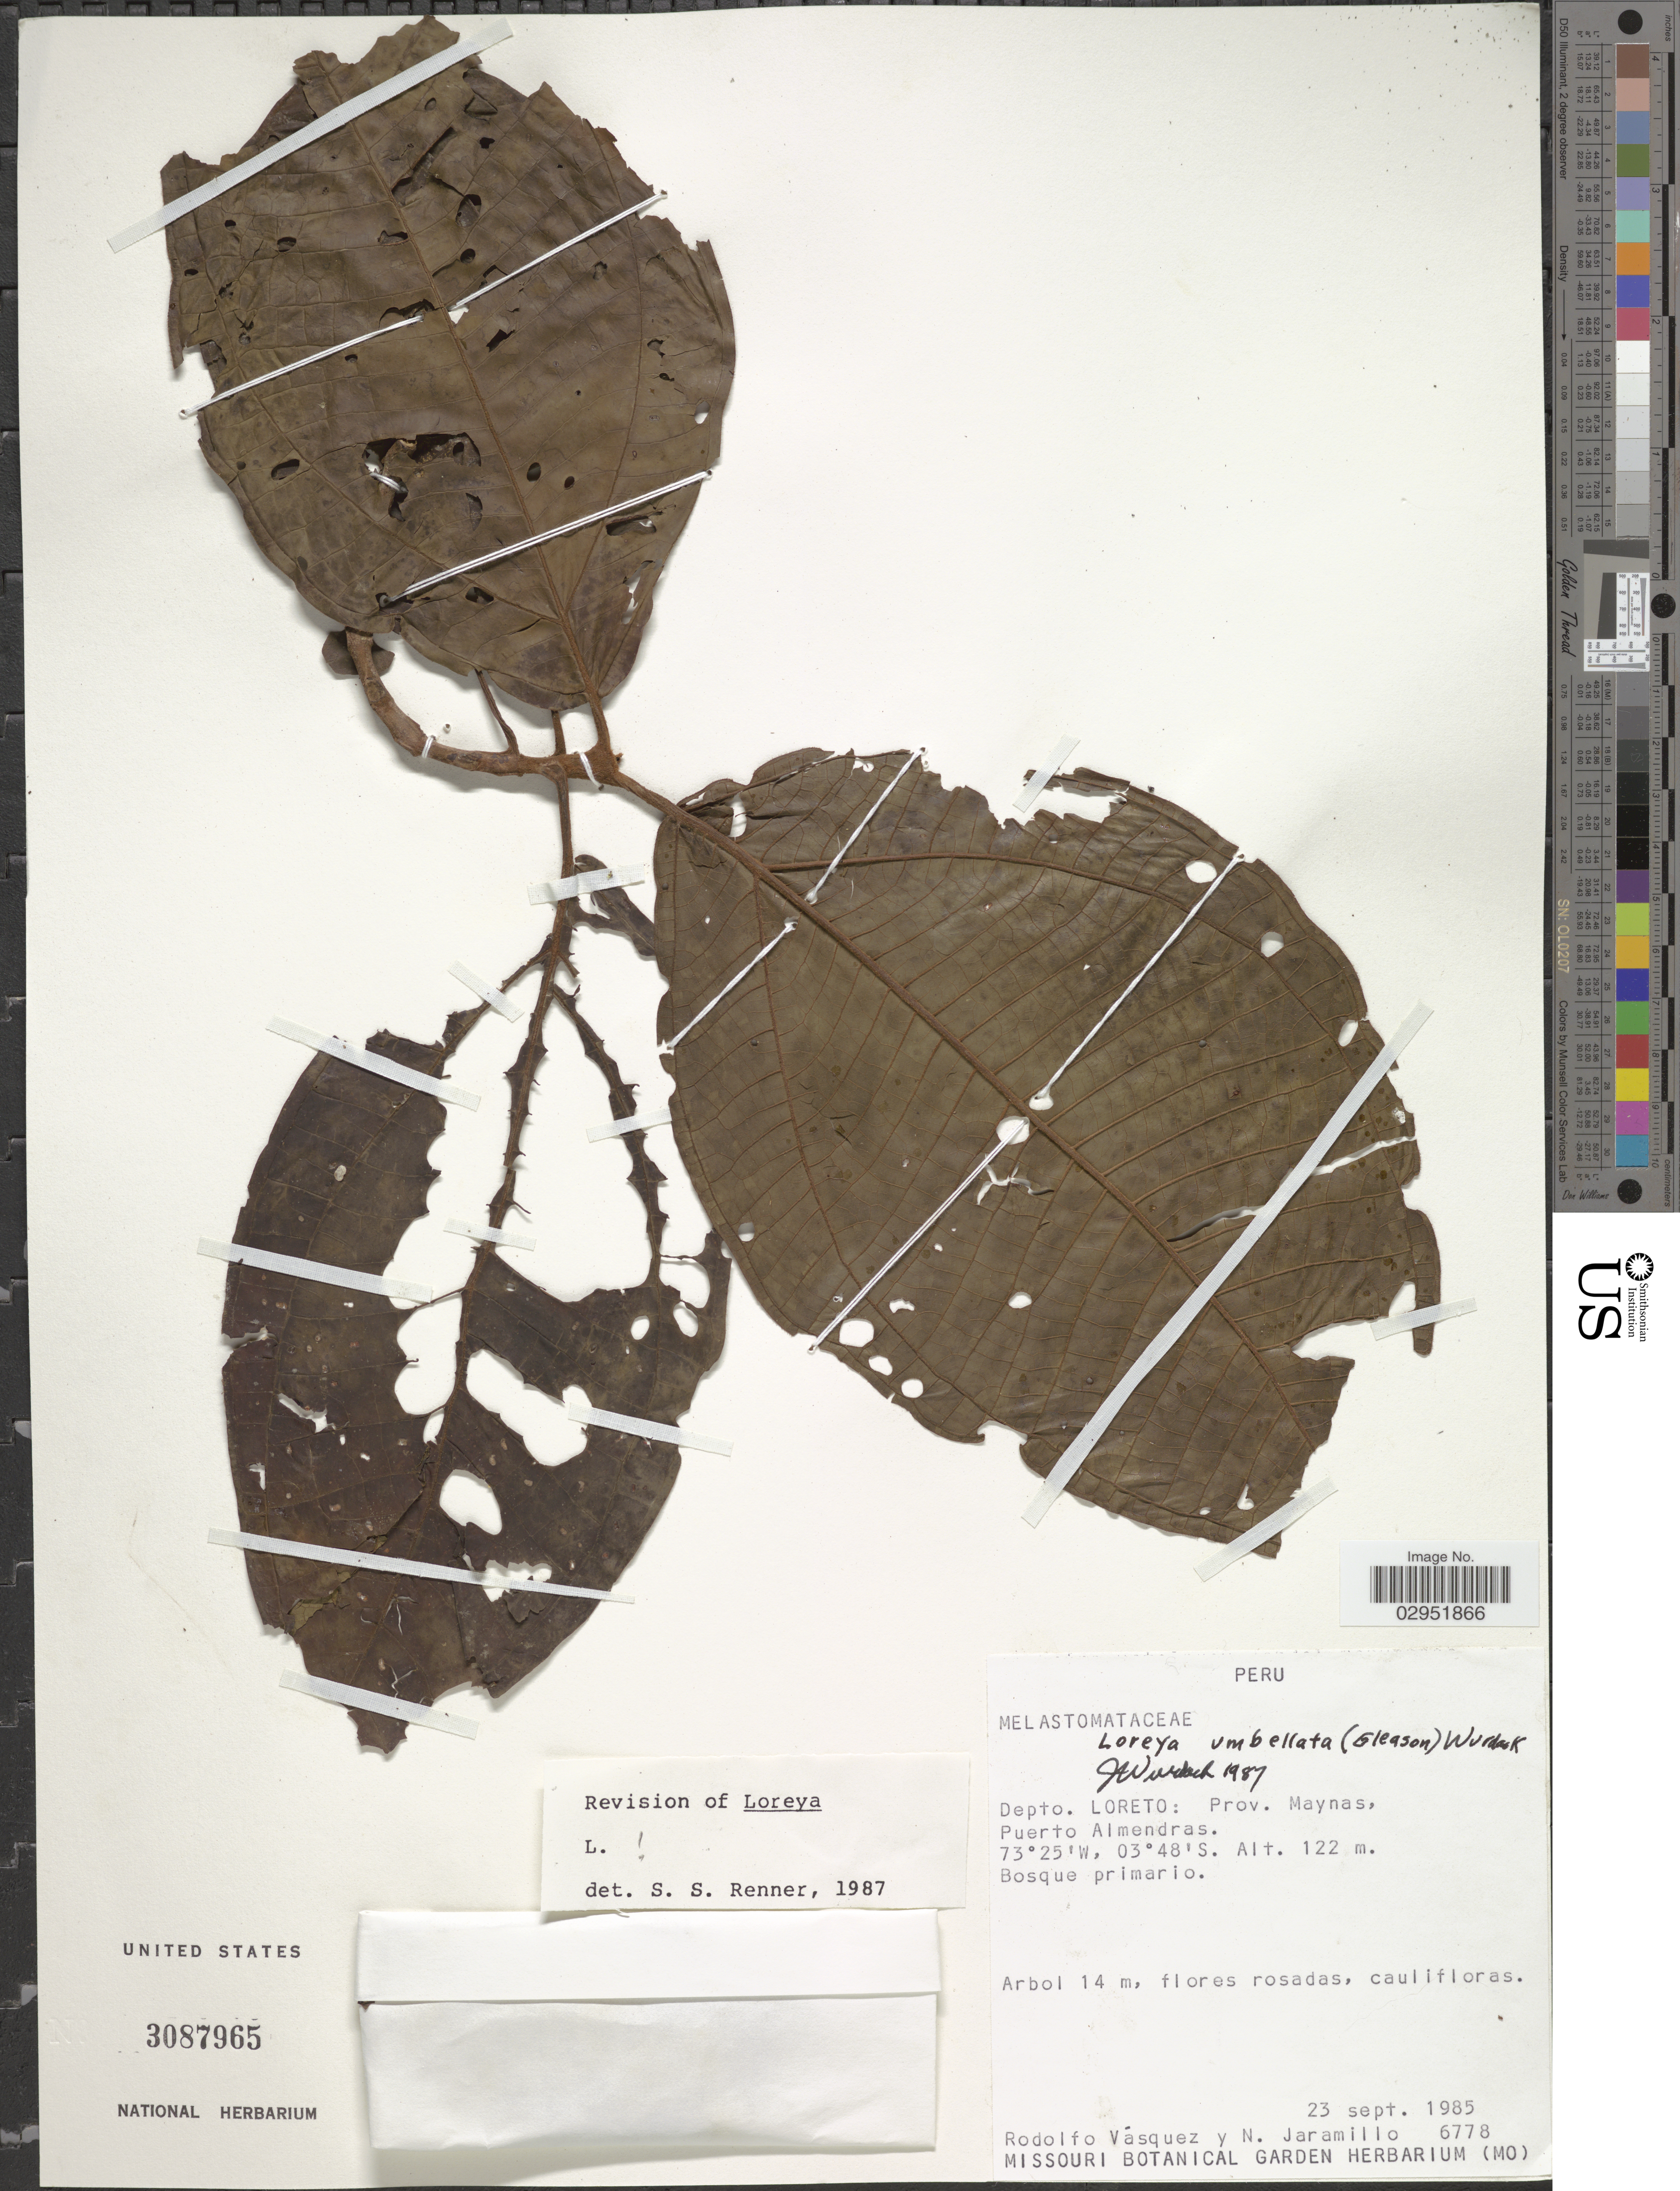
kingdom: Plantae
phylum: Tracheophyta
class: Magnoliopsida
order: Myrtales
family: Melastomataceae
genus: Bellucia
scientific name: Bellucia umbellata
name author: Gleason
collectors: R. Vásquez & N. Jaramillo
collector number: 6778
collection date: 1985-09-23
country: Peru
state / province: Loreto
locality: Depto. Loreto: Prov. Maynas, Puerto Almendras.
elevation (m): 122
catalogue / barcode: US 3087965